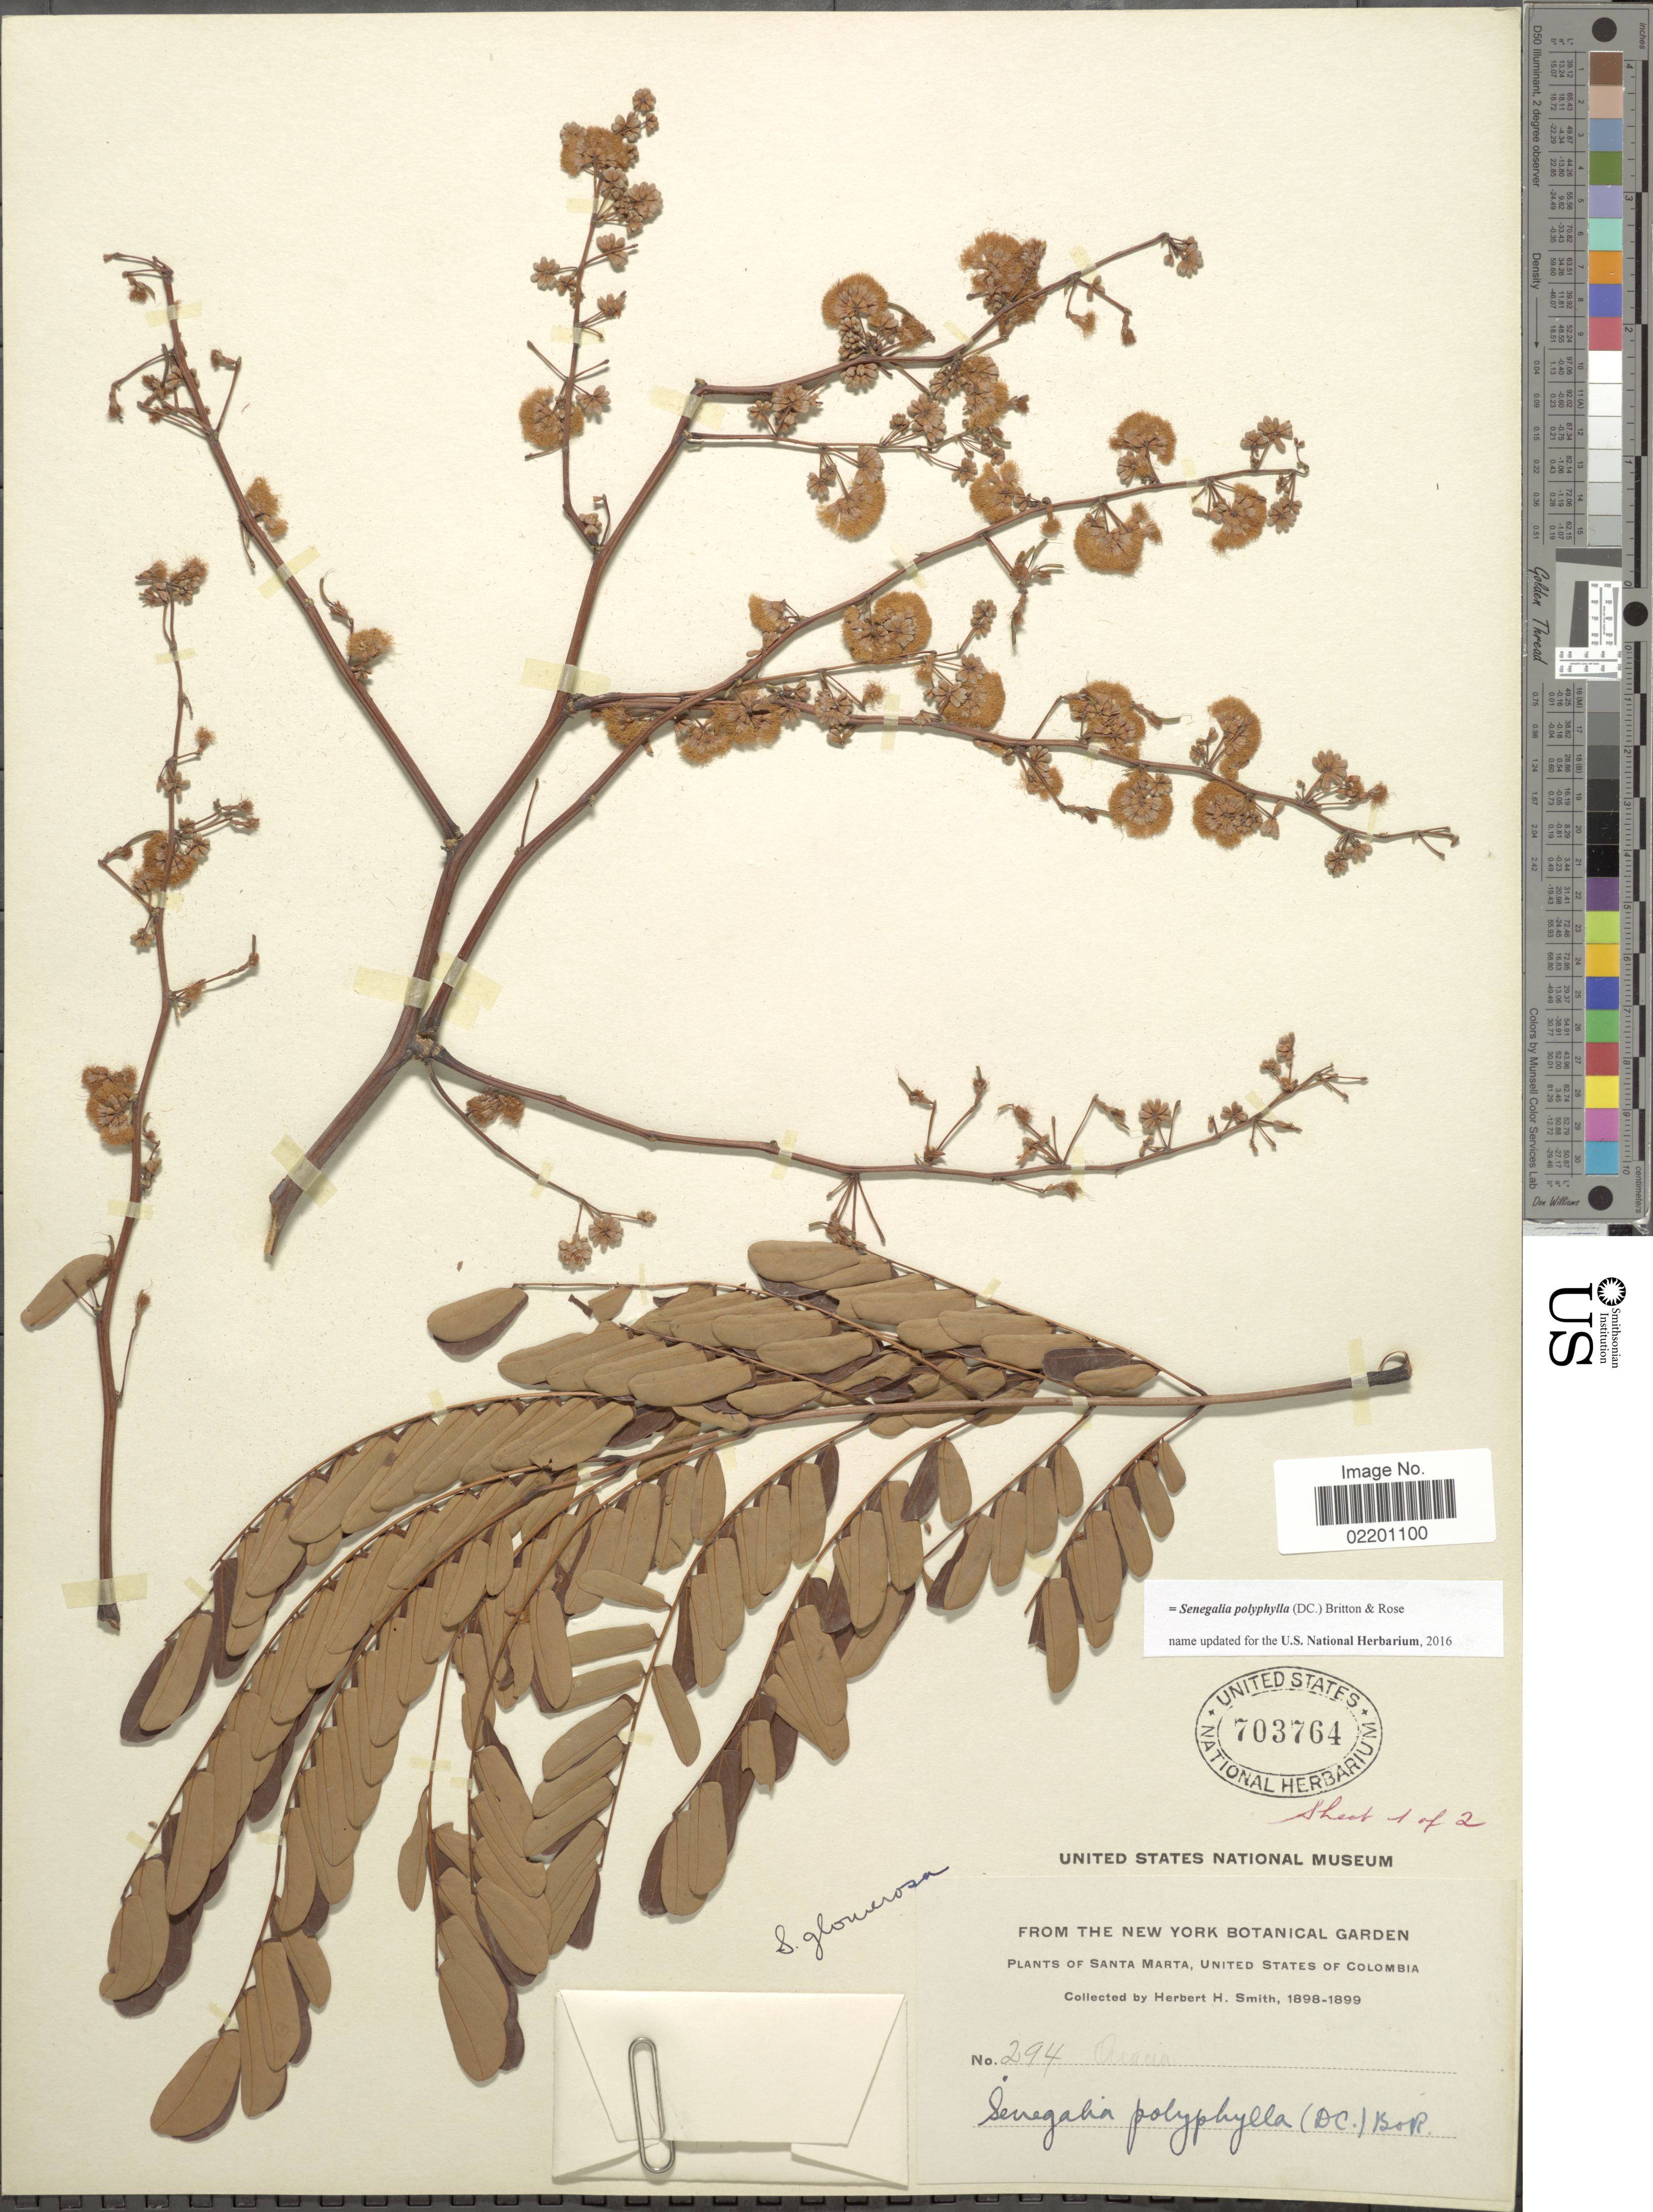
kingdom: Plantae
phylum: Tracheophyta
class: Magnoliopsida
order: Fabales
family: Fabaceae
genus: Senegalia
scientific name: Senegalia rhytidocarpa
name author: (L. Rico) Seigler & Ebinger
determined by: Santos, V. Terra dos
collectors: Herbert H. Smith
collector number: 294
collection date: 1898/1899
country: Colombia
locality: Santa Marta, United States of Colombia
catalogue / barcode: US 703764